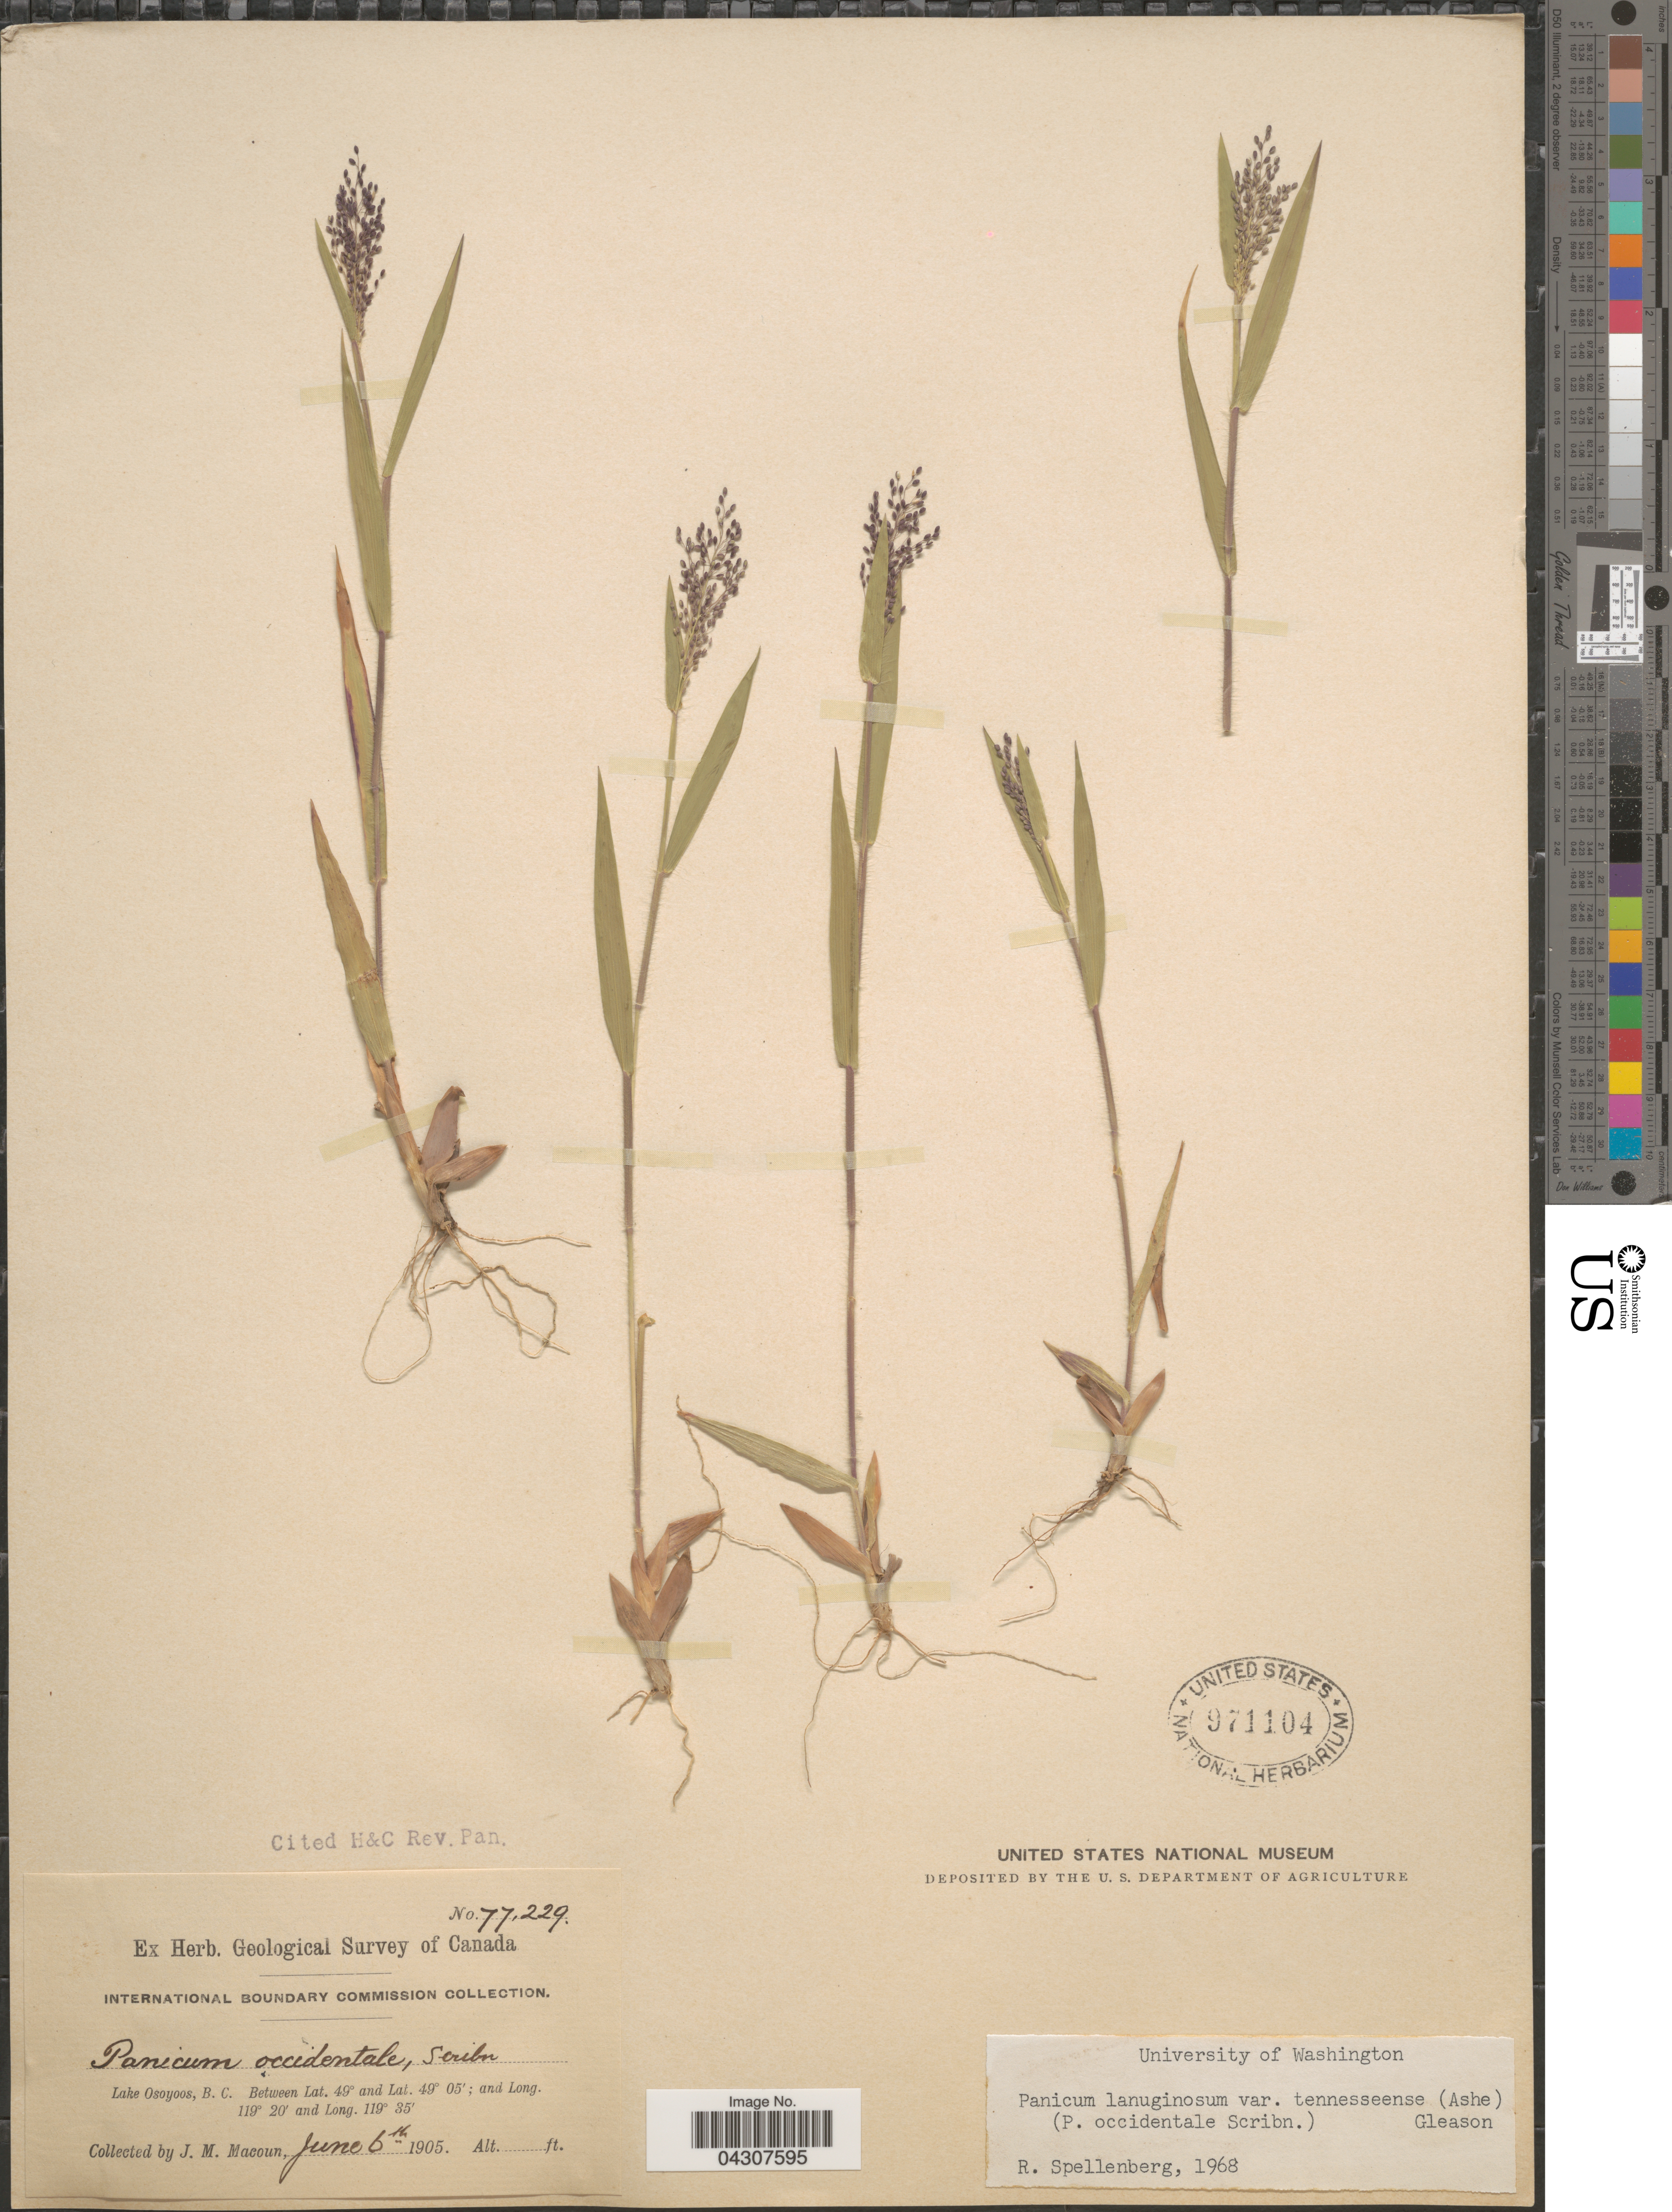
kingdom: Plantae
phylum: Tracheophyta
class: Liliopsida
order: Poales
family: Poaceae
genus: Dichanthelium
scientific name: Dichanthelium acuminatum var. acuminatum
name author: (Sw.) Gould & C.A. Clark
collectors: J. M. Macoun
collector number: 77229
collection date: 1905-06-06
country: Canada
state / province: British Columbia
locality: Geological Survey of Canada. Lake Osoyoos.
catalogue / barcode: US 971104